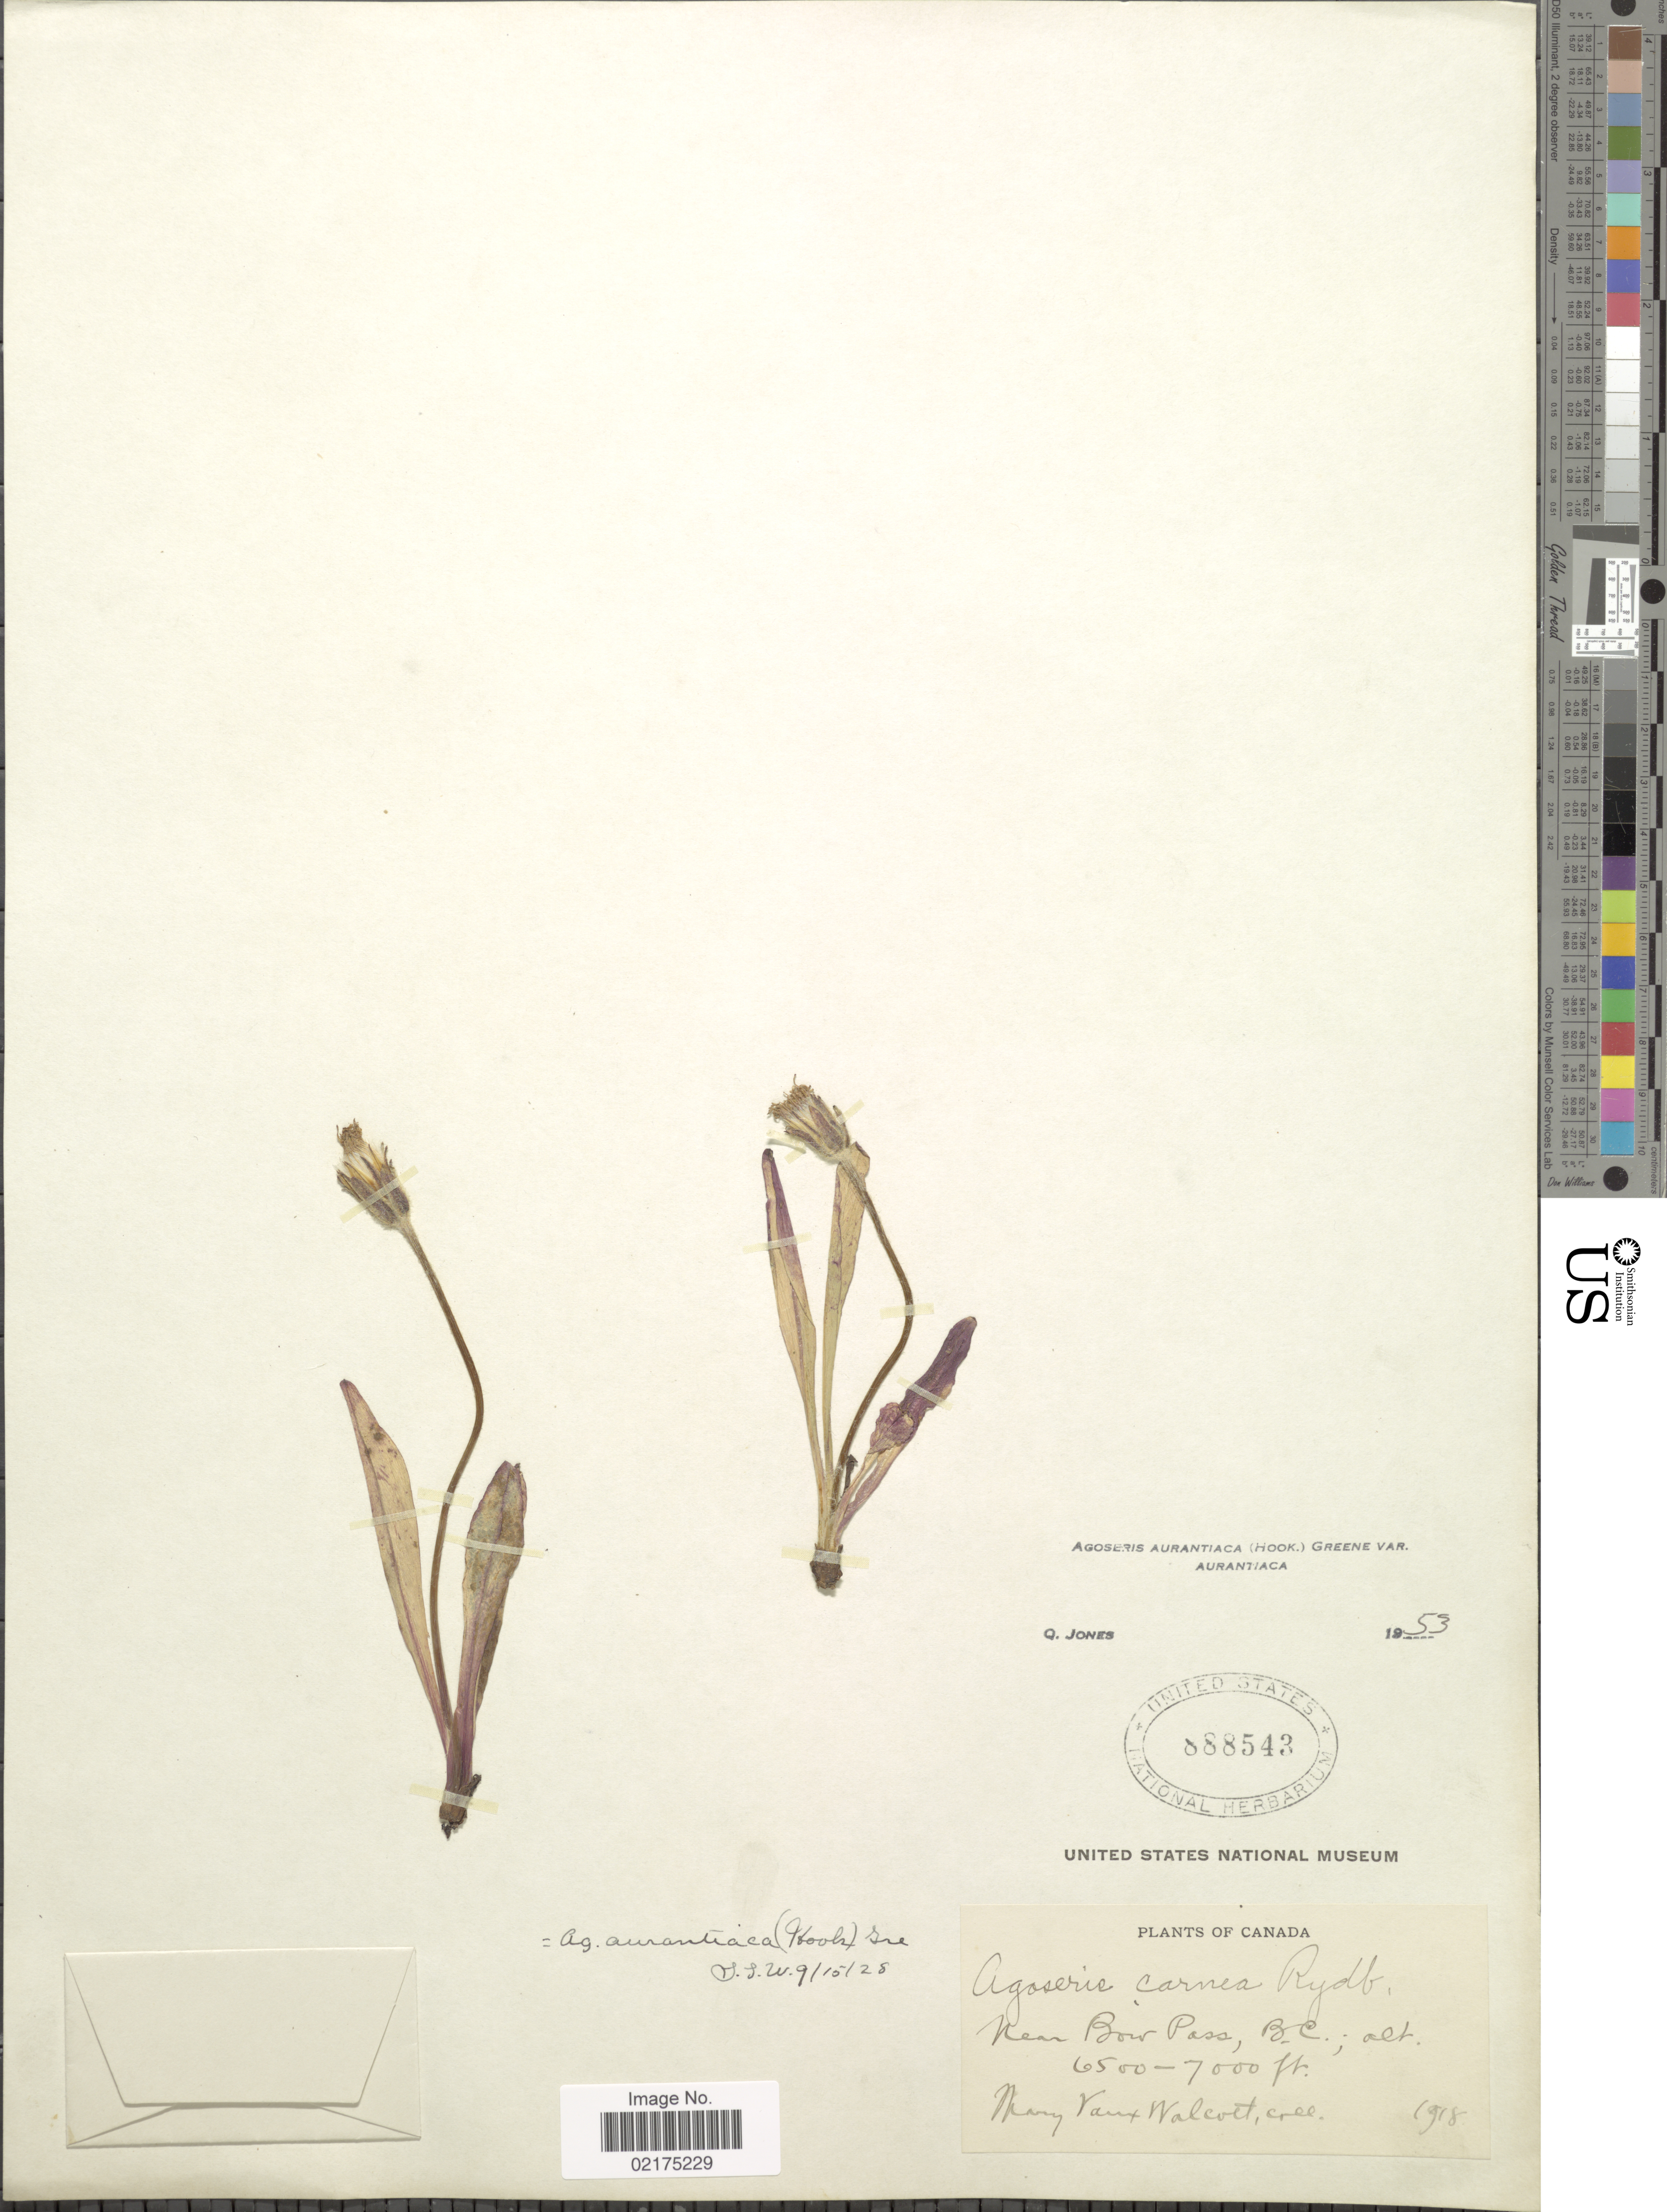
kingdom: Plantae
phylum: Tracheophyta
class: Magnoliopsida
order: Asterales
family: Asteraceae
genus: Agoseris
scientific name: Agoseris aurantiaca var. aurantiaca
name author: (Hook.) Greene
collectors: M. Walcott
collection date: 1918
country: Canada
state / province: British Columbia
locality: Near Bow Pass, B.C.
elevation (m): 1981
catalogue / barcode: US 888543